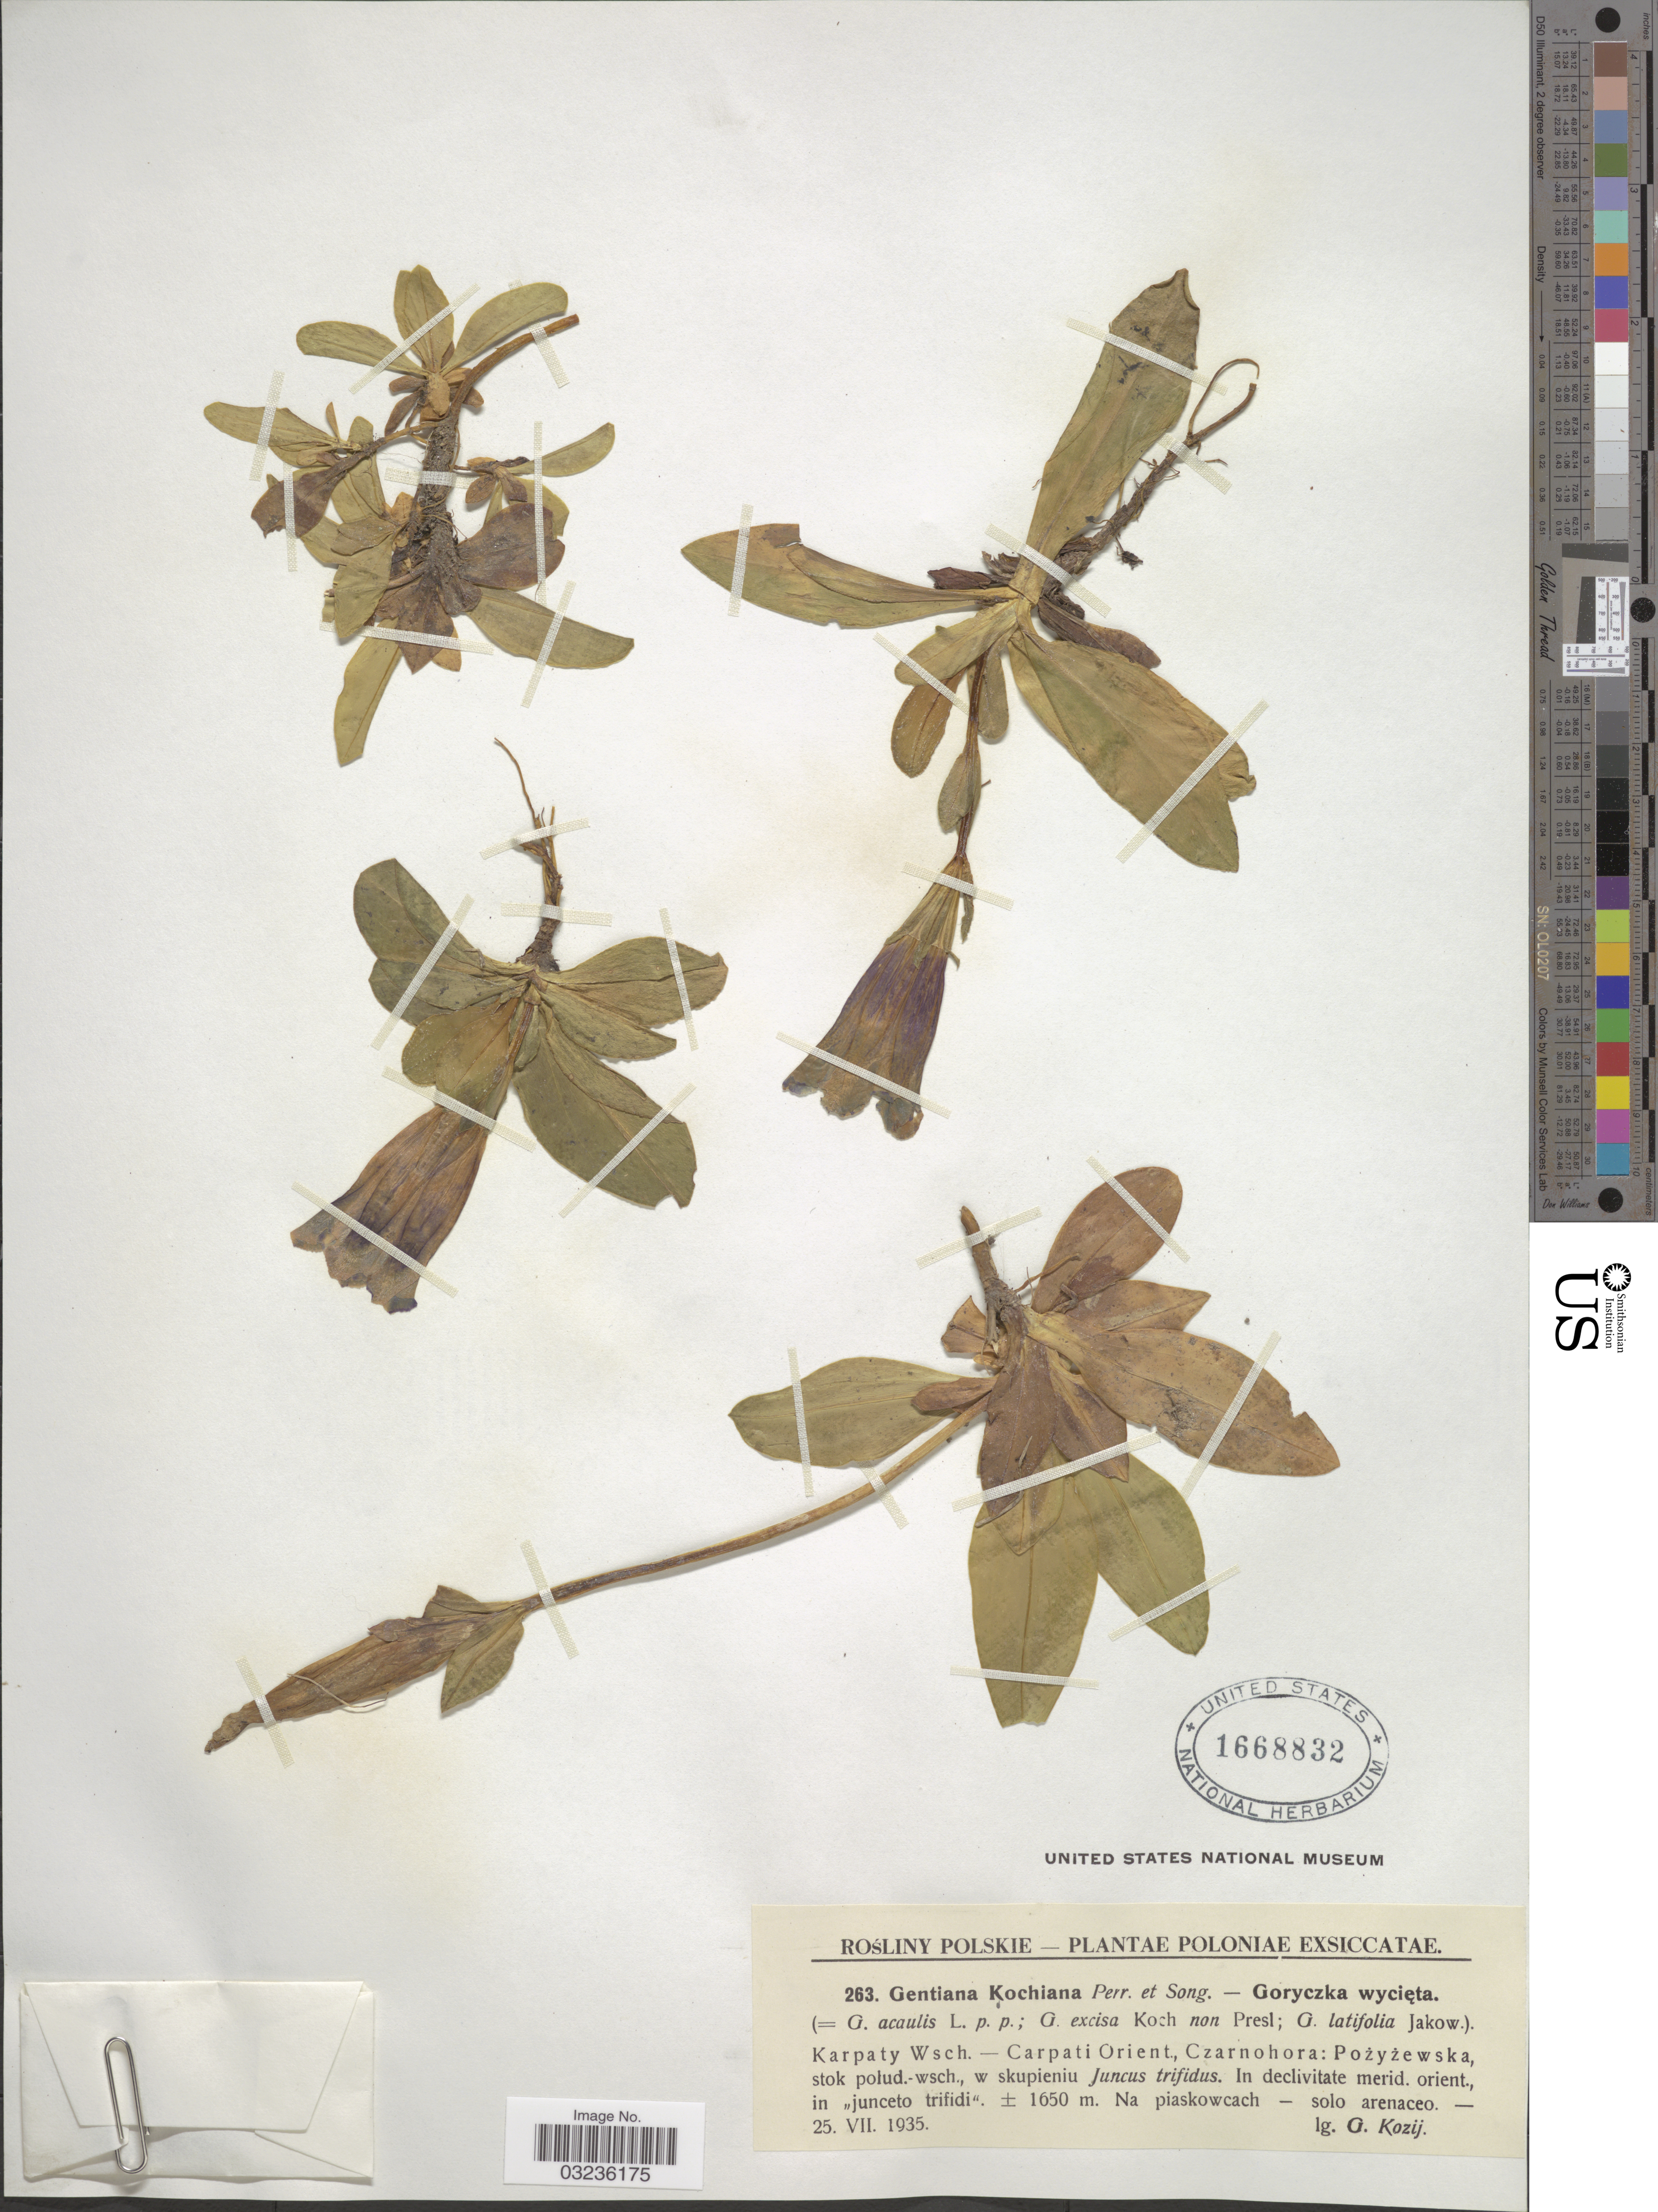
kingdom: Plantae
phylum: Tracheophyta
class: Magnoliopsida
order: Gentianales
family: Gentianaceae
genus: Gentiana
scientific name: Gentiana kochiana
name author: Perr. & Songeon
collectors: G. Kozij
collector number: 263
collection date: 1935-07-25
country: Ukraine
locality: Poloniae, Karpaty Wsch., Carpati Orient, Czarnohora: Pozyzewska, stok polud. wsch., w skupieniu Juncus trifidus, In declivitate merid. orient., in "junceto trifidi", Na piaskowcach.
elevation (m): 1650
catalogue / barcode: US 1668832